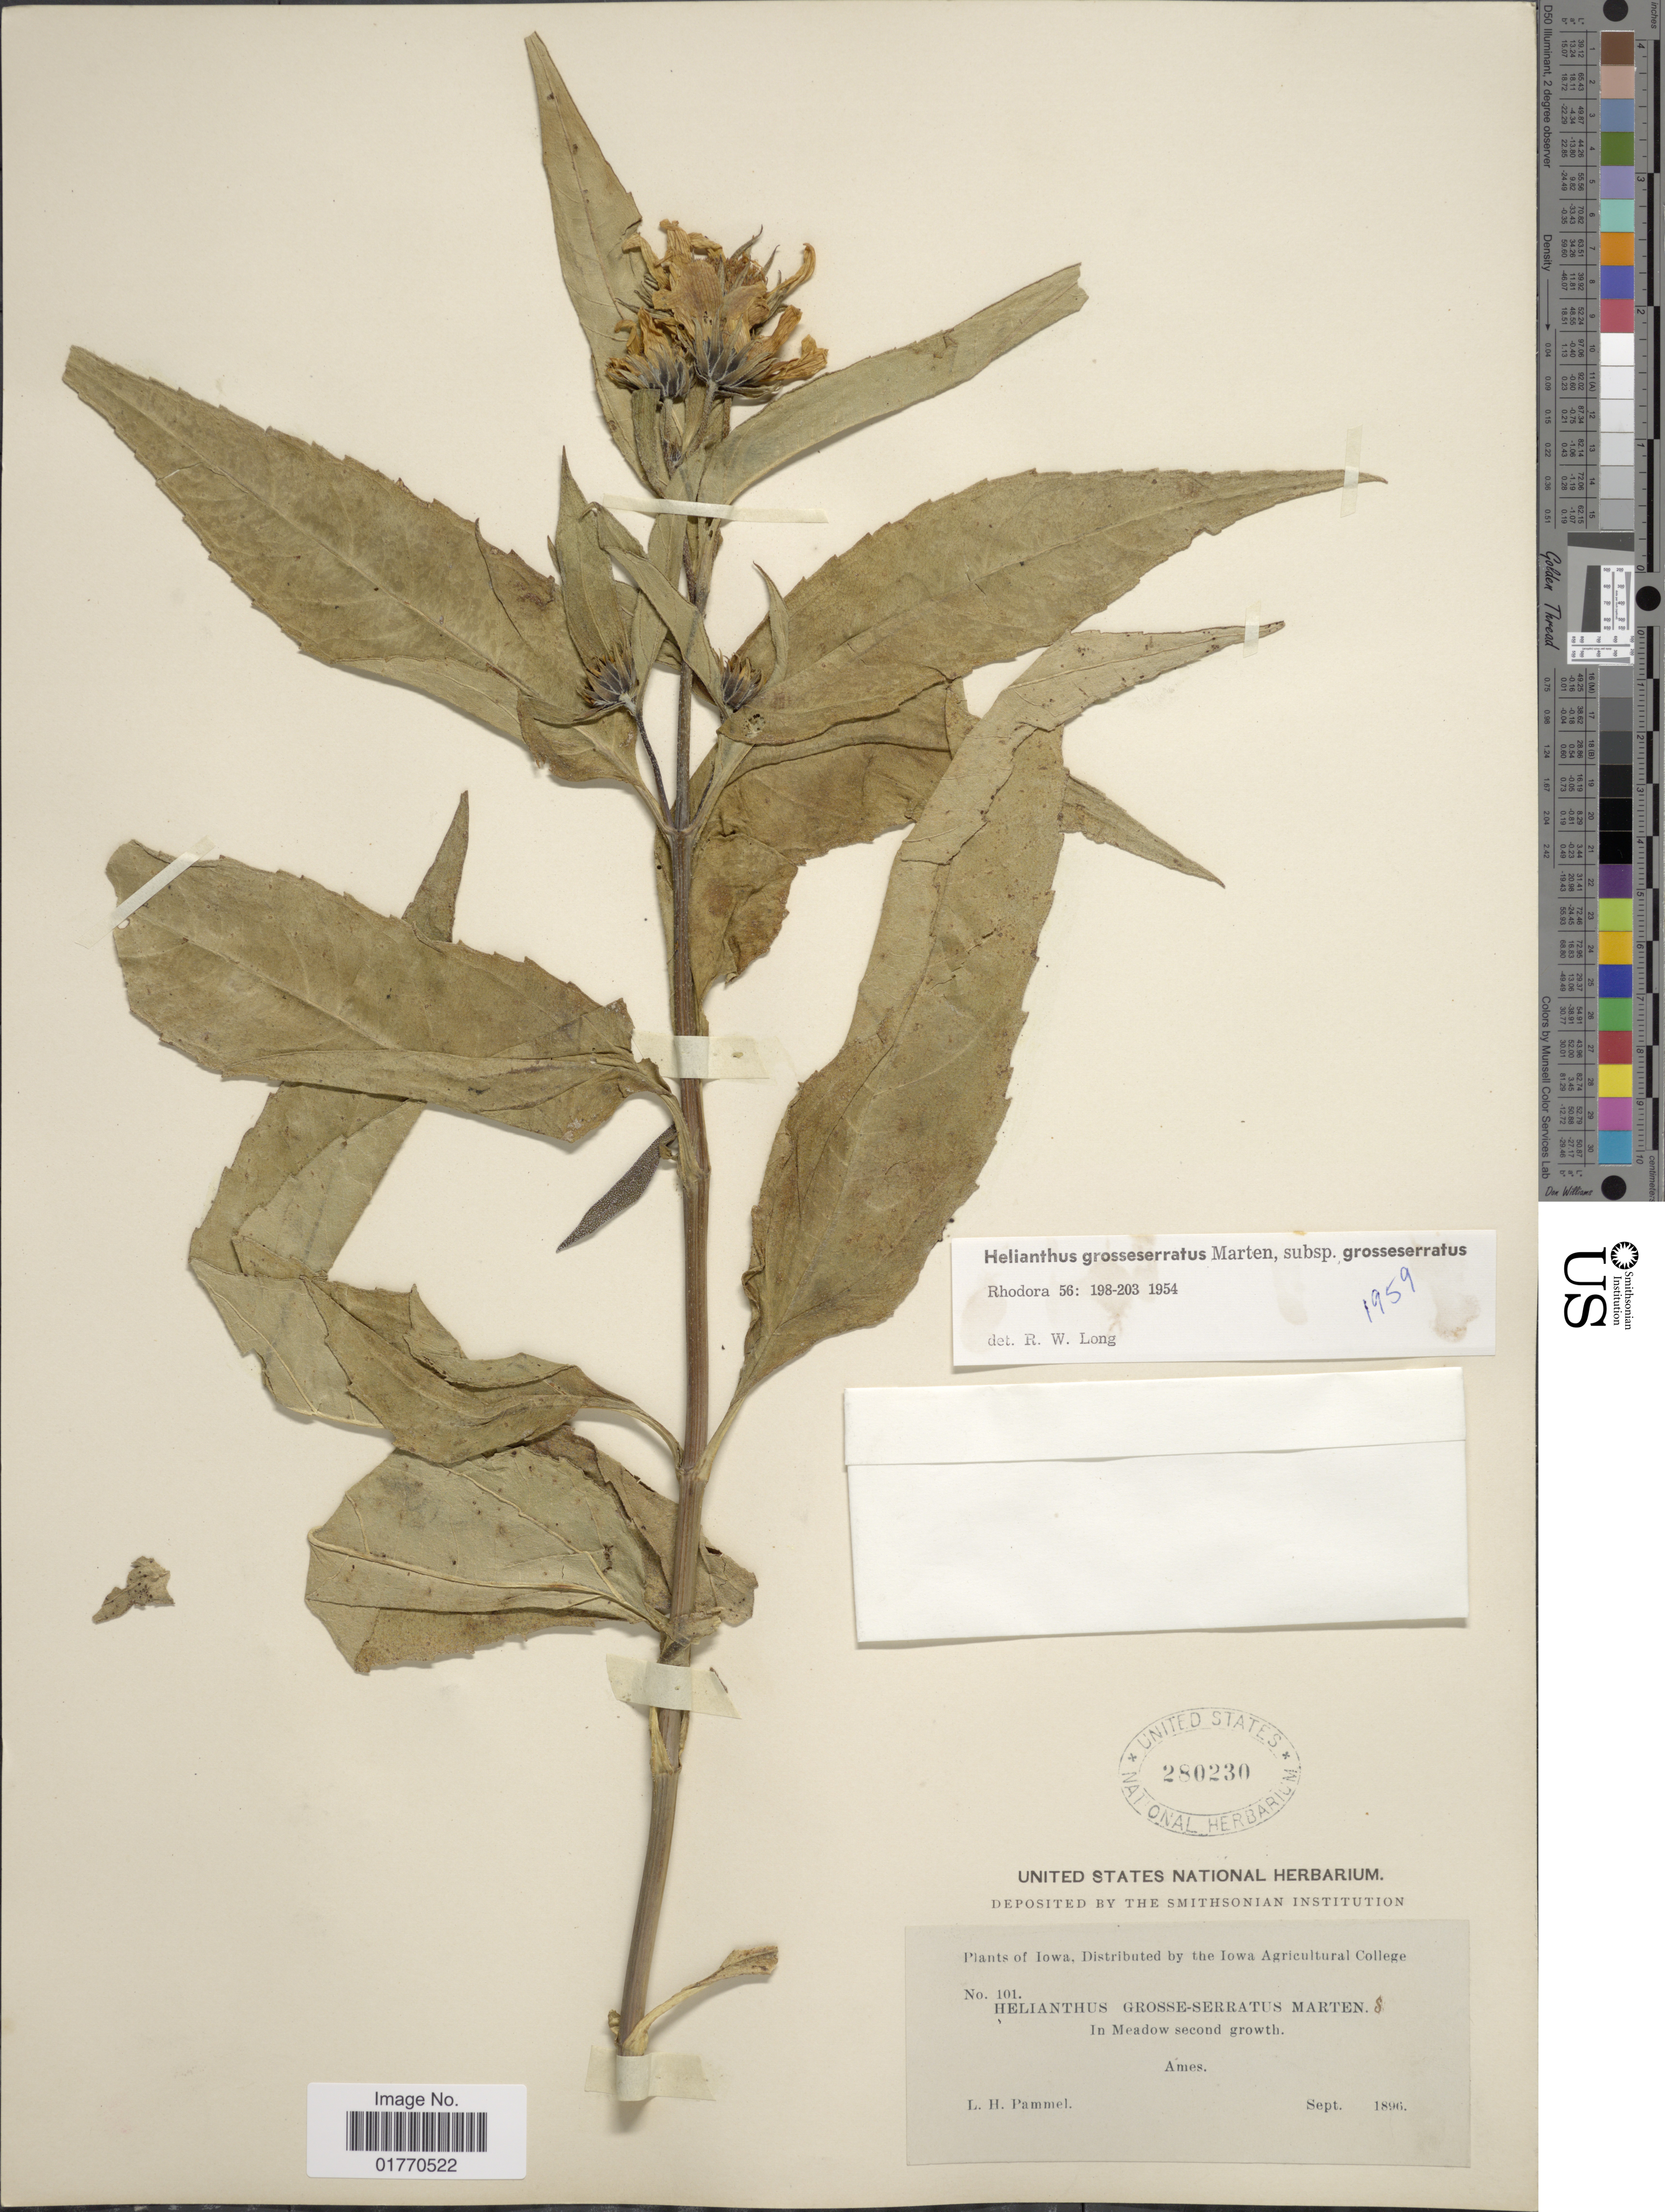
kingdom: Plantae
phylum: Tracheophyta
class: Magnoliopsida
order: Asterales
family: Asteraceae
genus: Helianthus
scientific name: Helianthus grosseserratus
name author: M. Martens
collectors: L. Pammel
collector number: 101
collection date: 1896-09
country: United States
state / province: Iowa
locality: In Meadow second growth, Ames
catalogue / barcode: US 280230